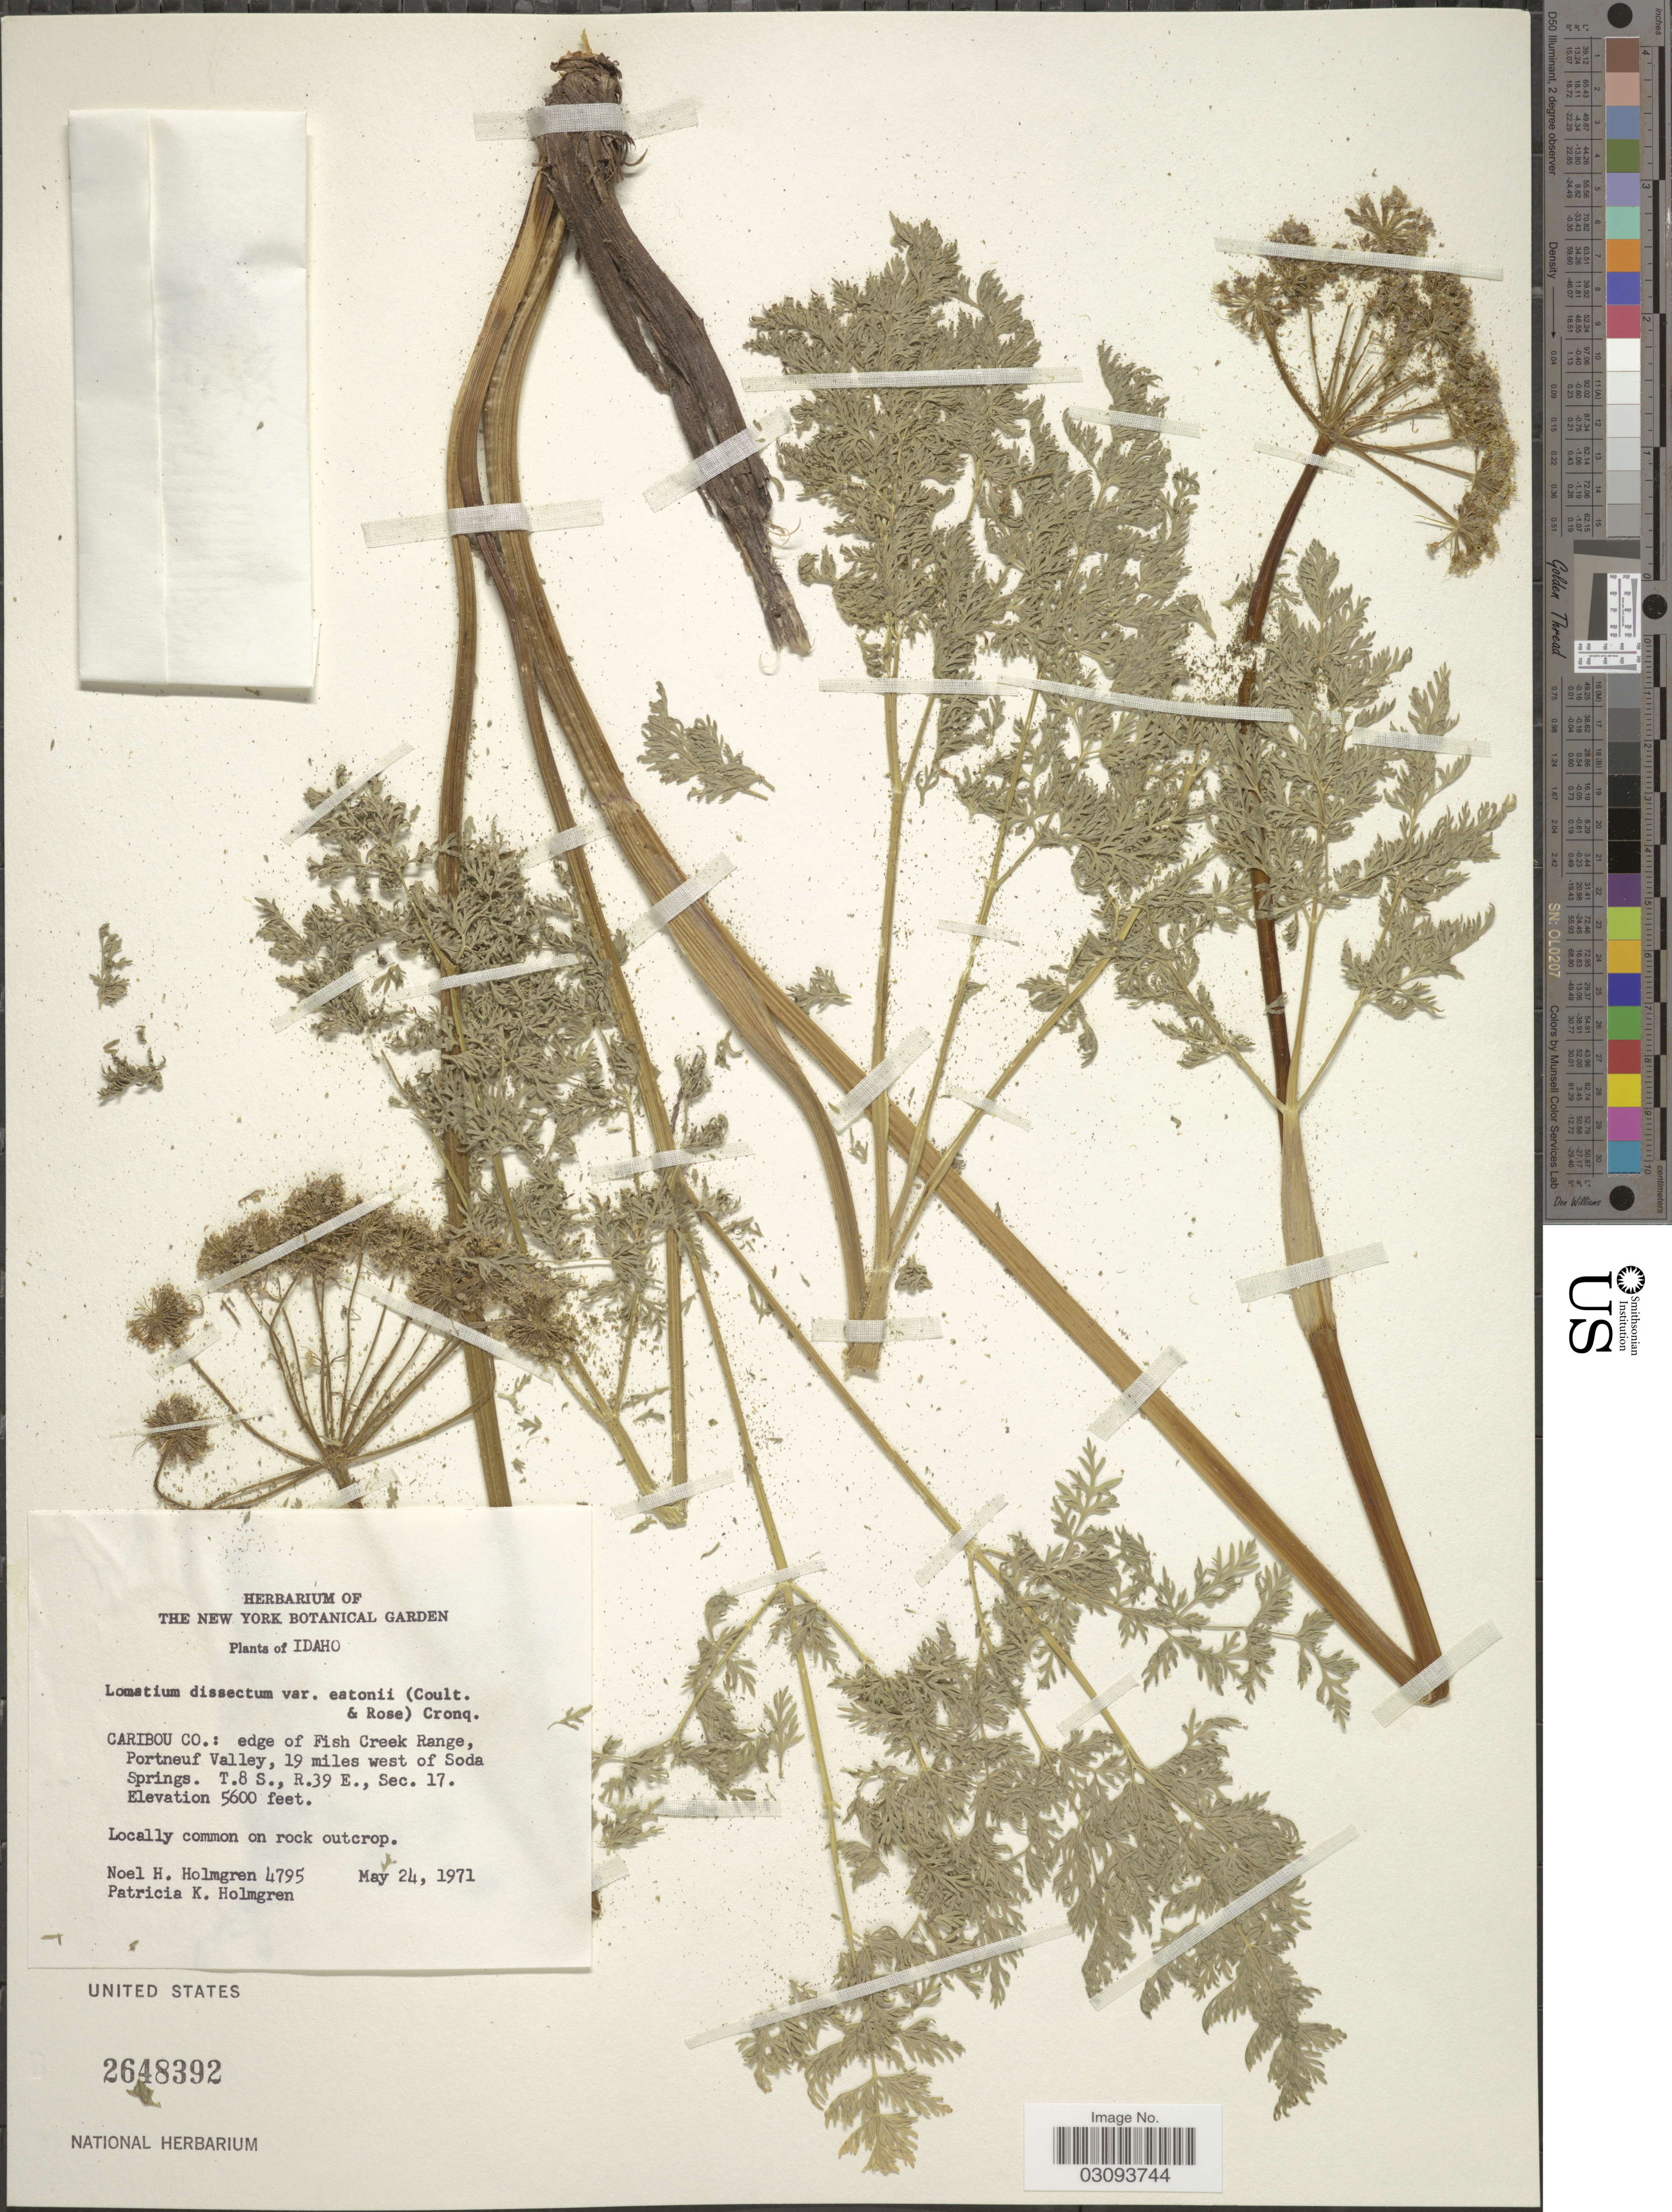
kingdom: Plantae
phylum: Tracheophyta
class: Magnoliopsida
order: Apiales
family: Apiaceae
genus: Lomatium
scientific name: Lomatium dissectum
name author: (Nutt.) Mathias & Constance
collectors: N. H. Holmgren & P. K. Holmgren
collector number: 4795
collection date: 1971-05-24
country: United States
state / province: Idaho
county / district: Caribou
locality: edge of Fish Creek Range, Portneuf Valley, 19 miles west of Soda Springs. T.8 S., R39 E., Sec. 17.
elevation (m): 1707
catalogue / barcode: US 2648392